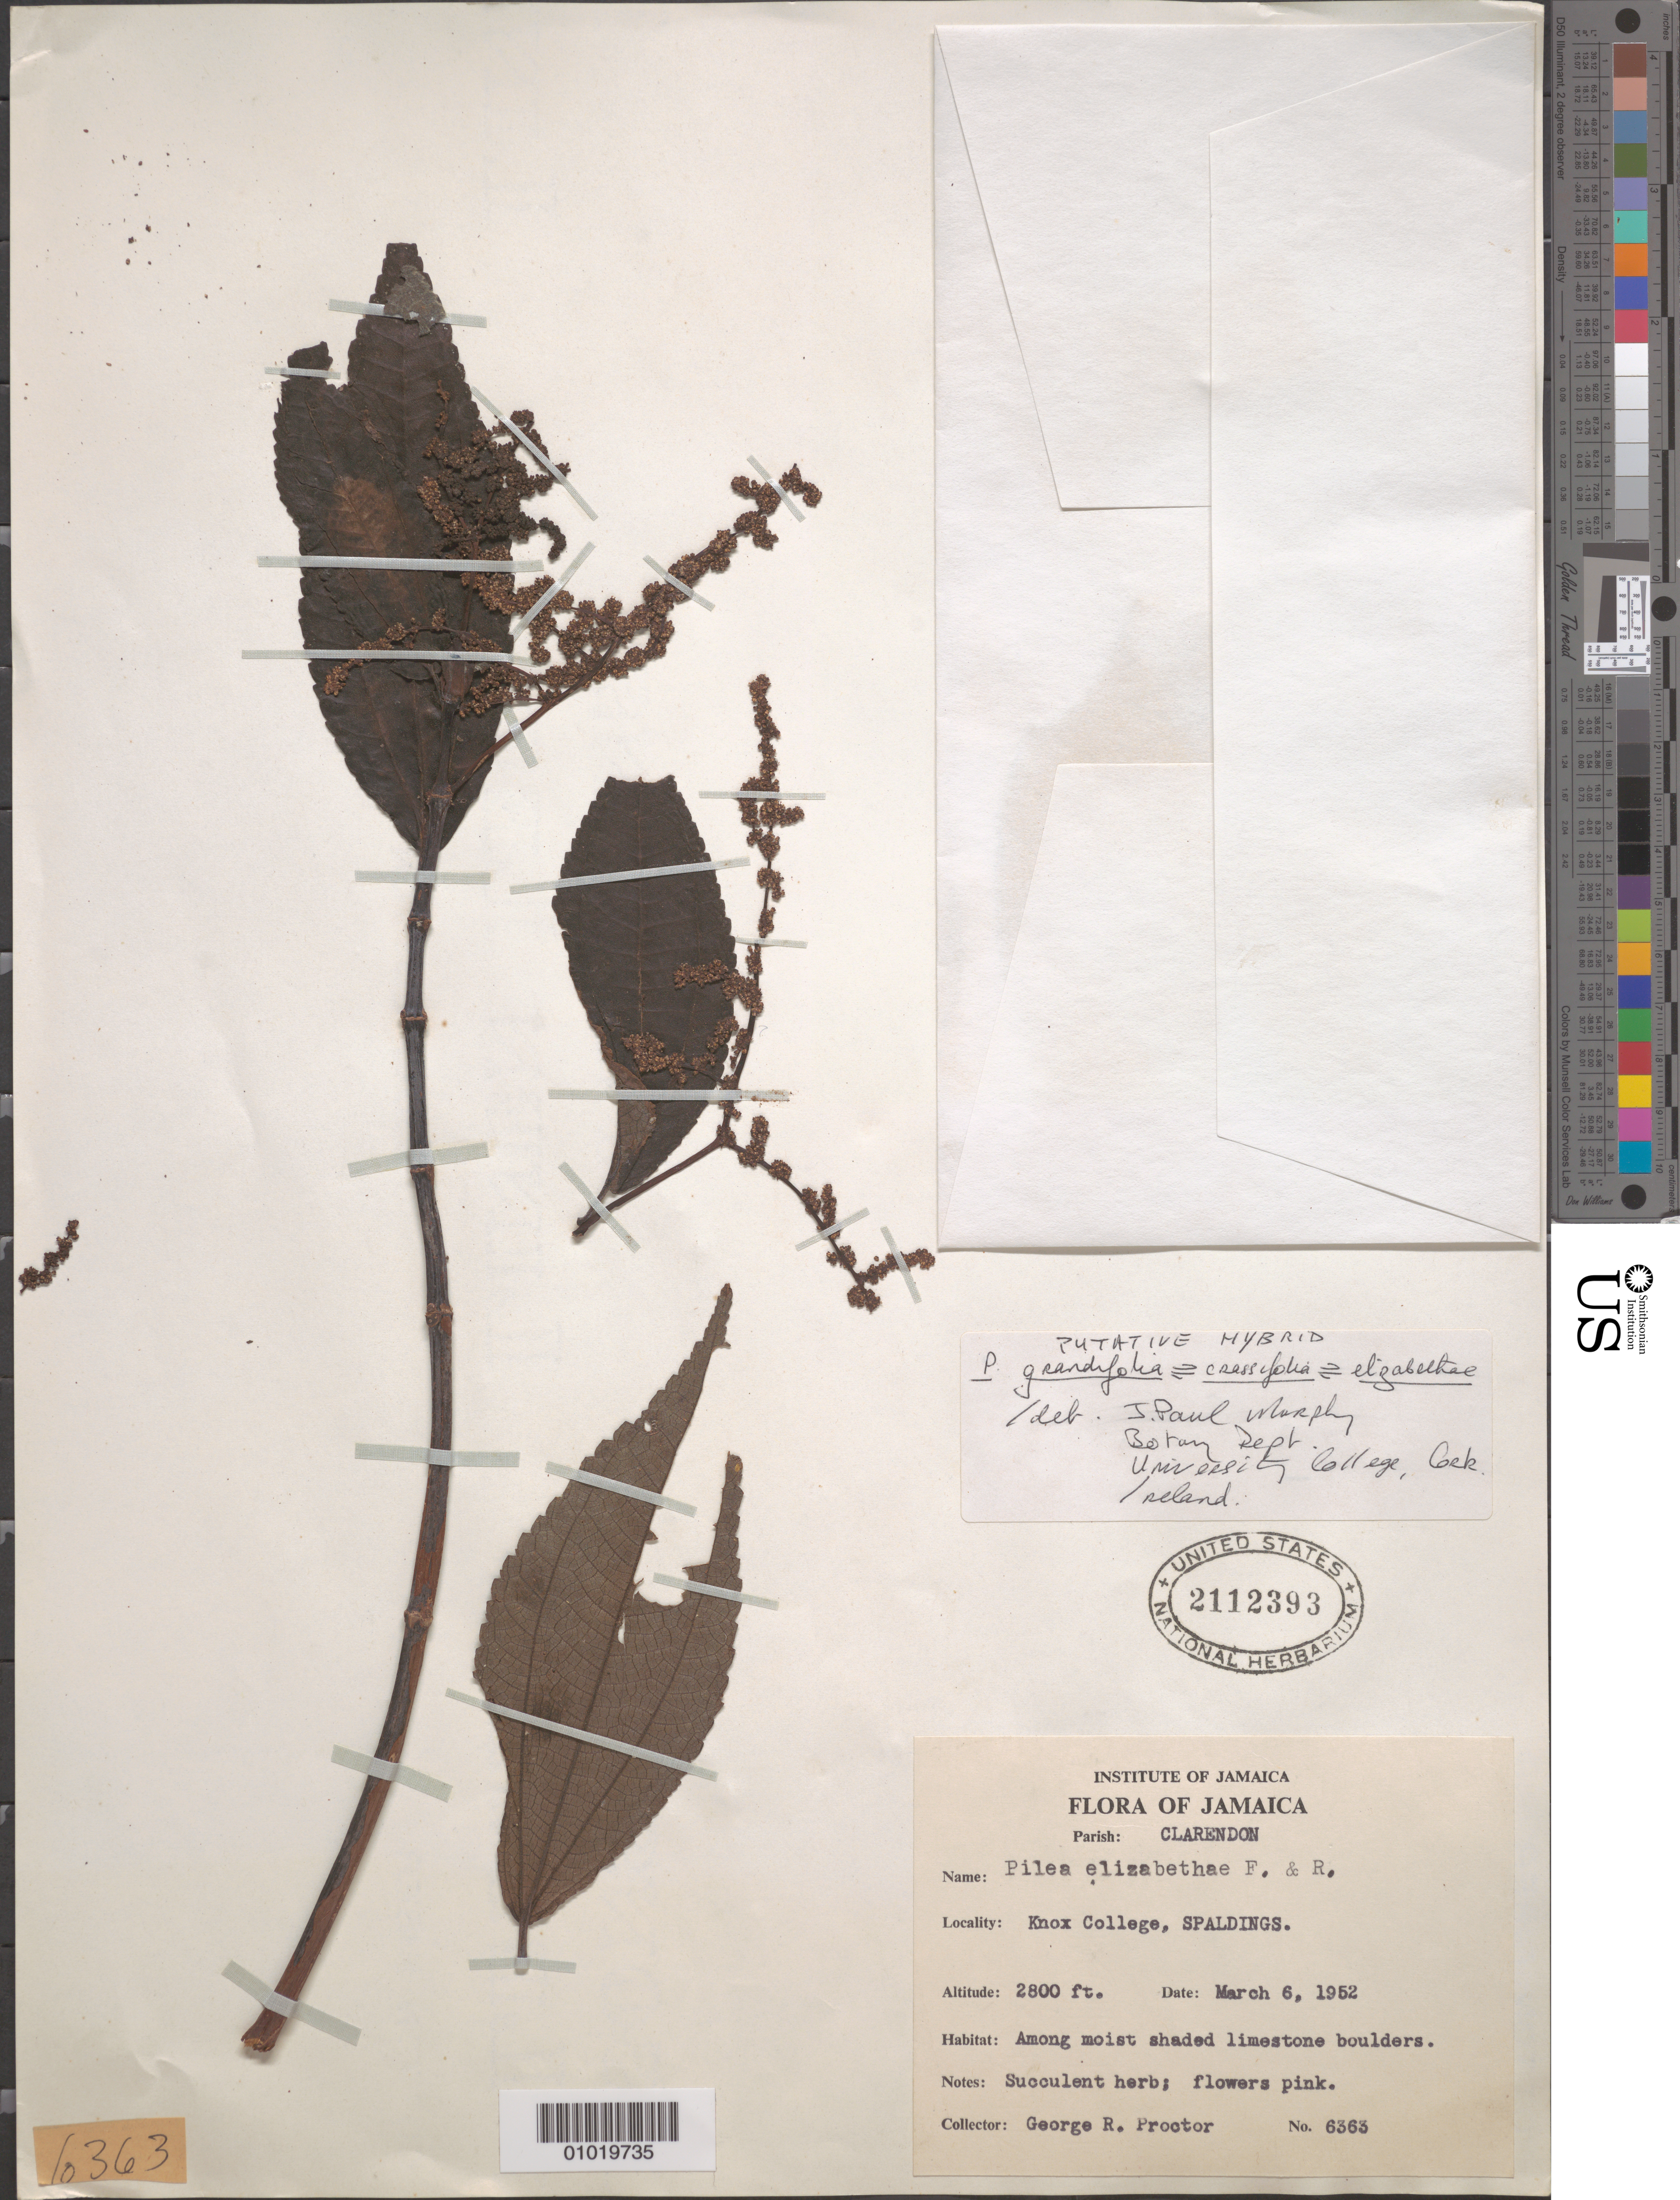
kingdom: Plantae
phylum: Tracheophyta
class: Magnoliopsida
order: Rosales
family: Urticaceae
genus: Pilea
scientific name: Pilea elizabethae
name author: Fawc. & Rendle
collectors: G. R. Proctor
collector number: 6363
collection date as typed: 06 Mar 1952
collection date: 1952-03-06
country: Jamaica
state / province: Clarendon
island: Jamaica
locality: Knox College, Spaldings.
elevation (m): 853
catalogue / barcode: US 2112393